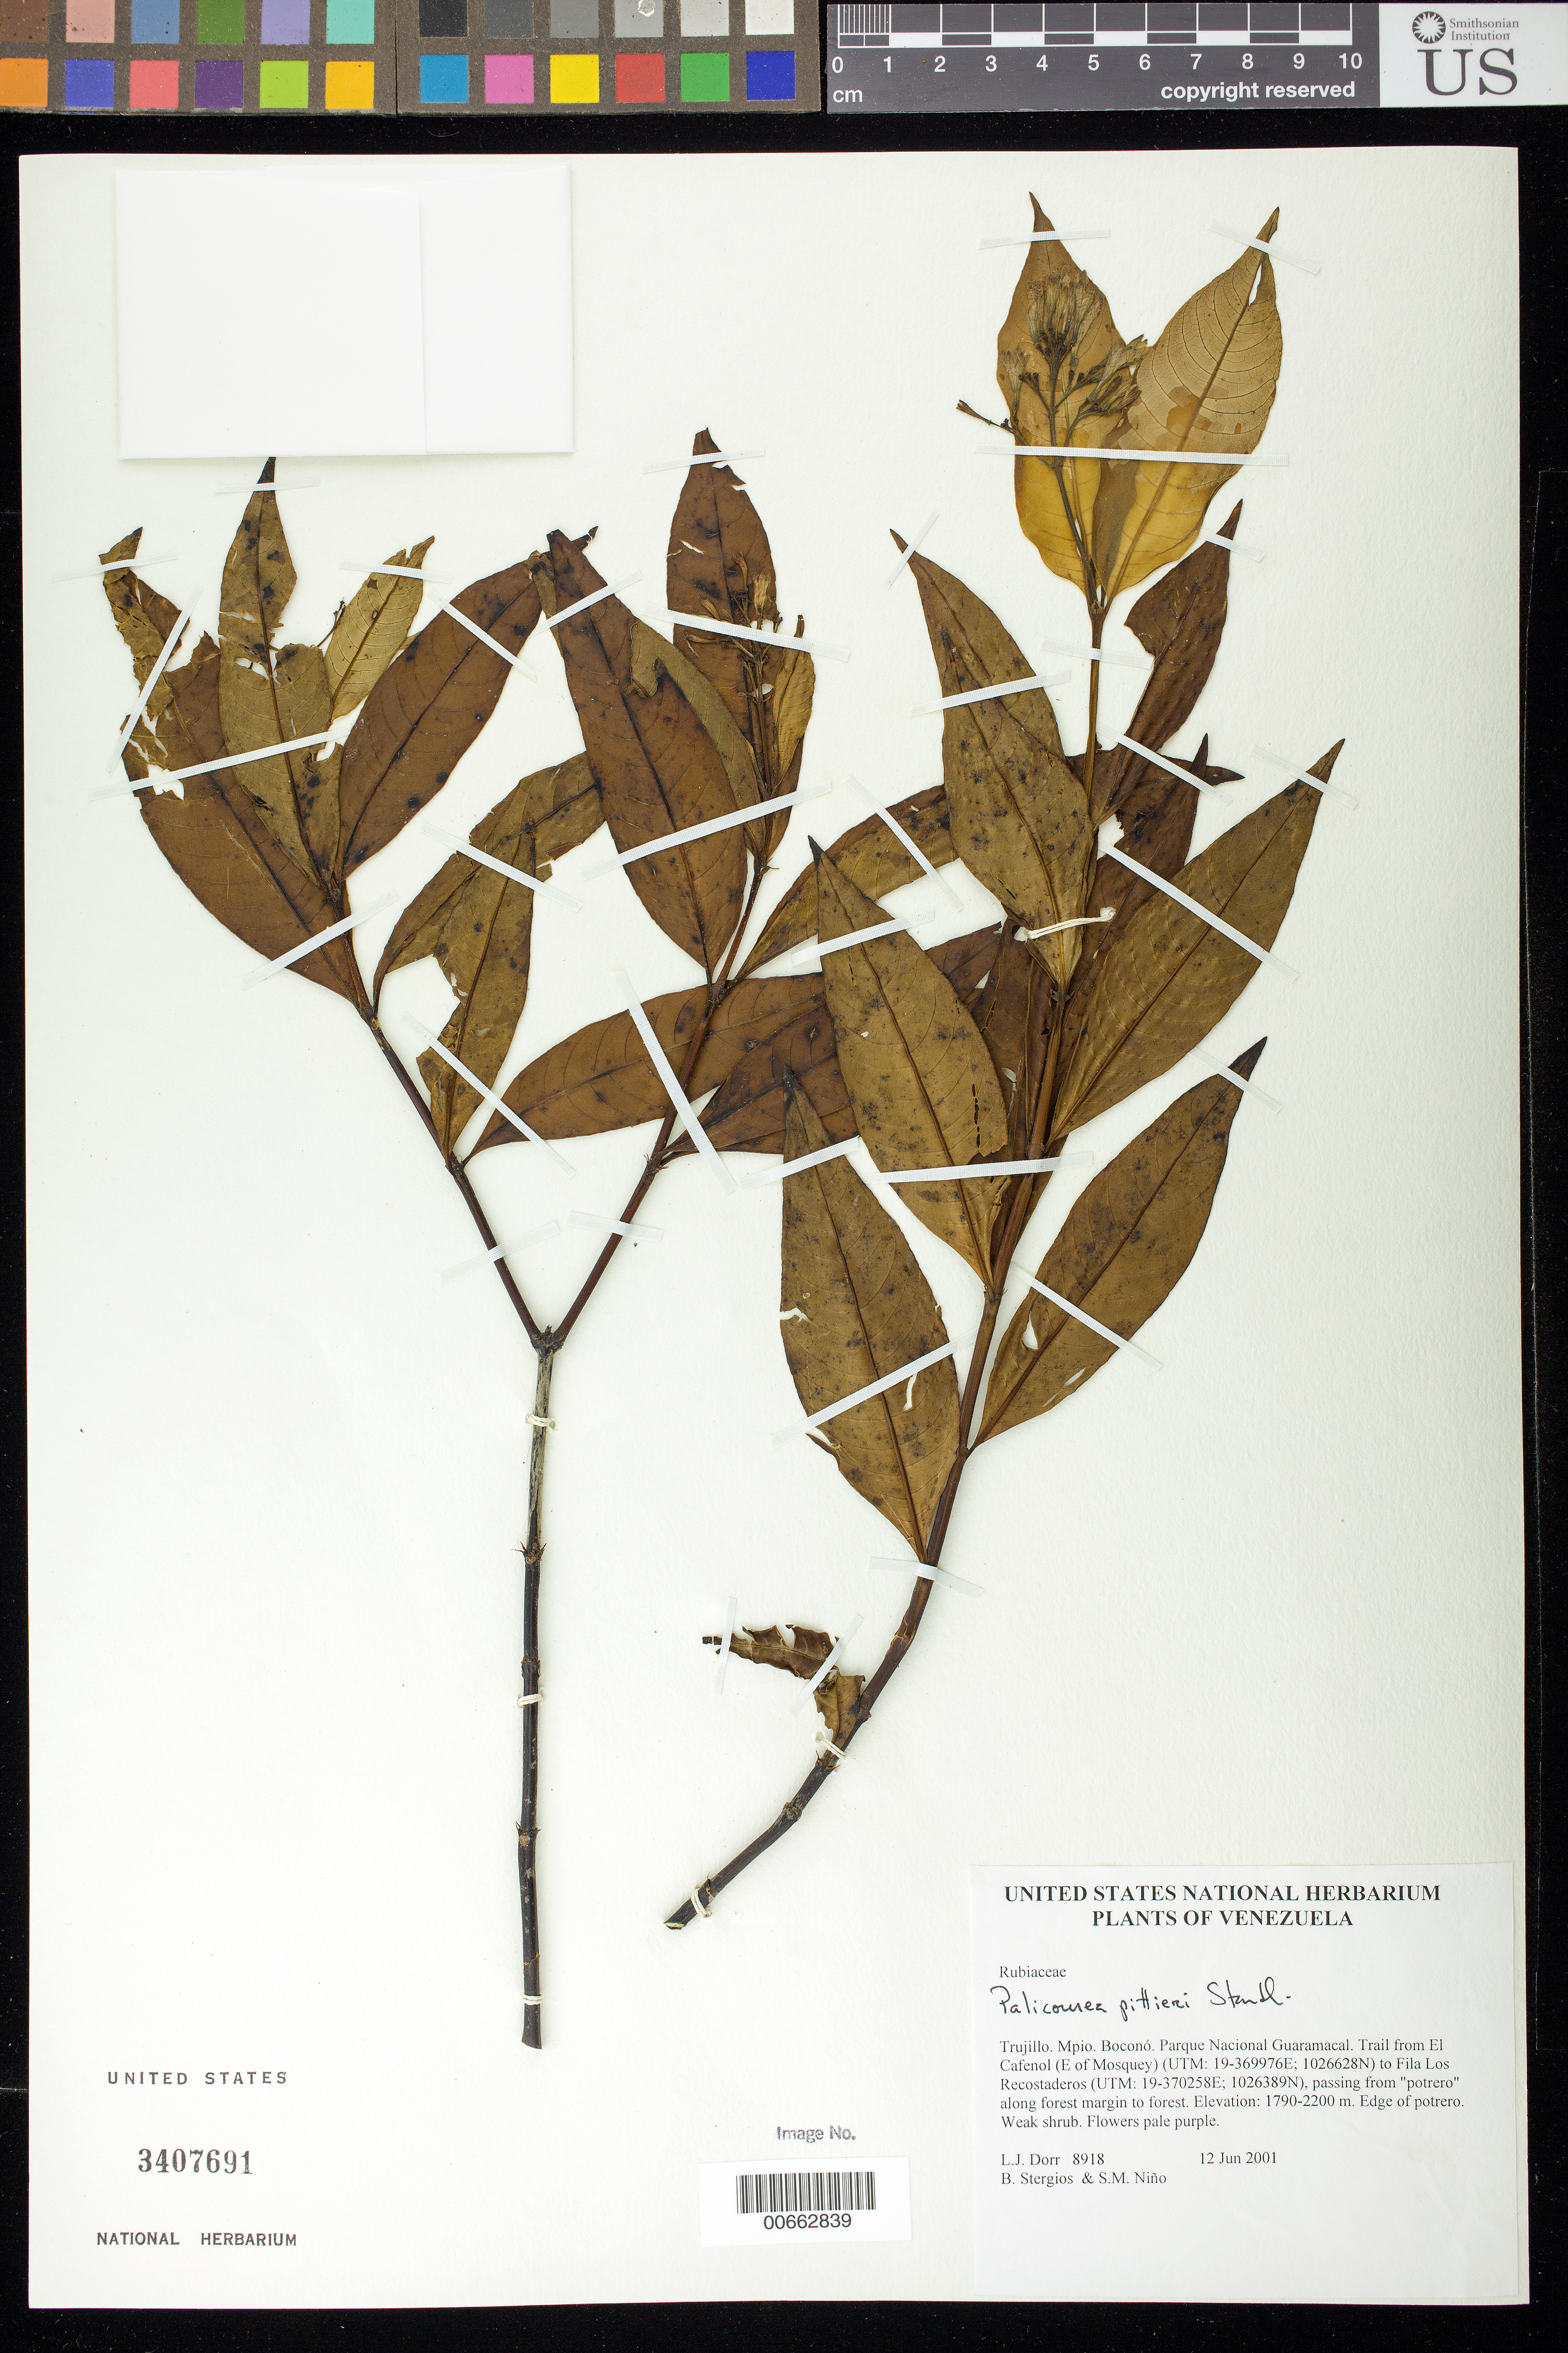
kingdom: Plantae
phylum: Tracheophyta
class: Magnoliopsida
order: Gentianales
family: Rubiaceae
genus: Palicourea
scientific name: Palicourea pittieri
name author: Standl.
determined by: Dorr, L. J., (BOT), Smithsonian Institution - National Museum of Natural History (UNITED STATES)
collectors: L. J. Dorr, B. G. Stergios & S. M. Niño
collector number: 8918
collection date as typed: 12 Jun 2001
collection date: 2001-06-12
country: Venezuela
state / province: Trujillo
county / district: Boconó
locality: Parque Nacional Guaramacal. Trail from El Cafenol (E of Mosquey) to Fila Los Recostaderos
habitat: Edge of potrero.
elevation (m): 1790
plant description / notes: MO, PORT, US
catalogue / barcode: US 3407691